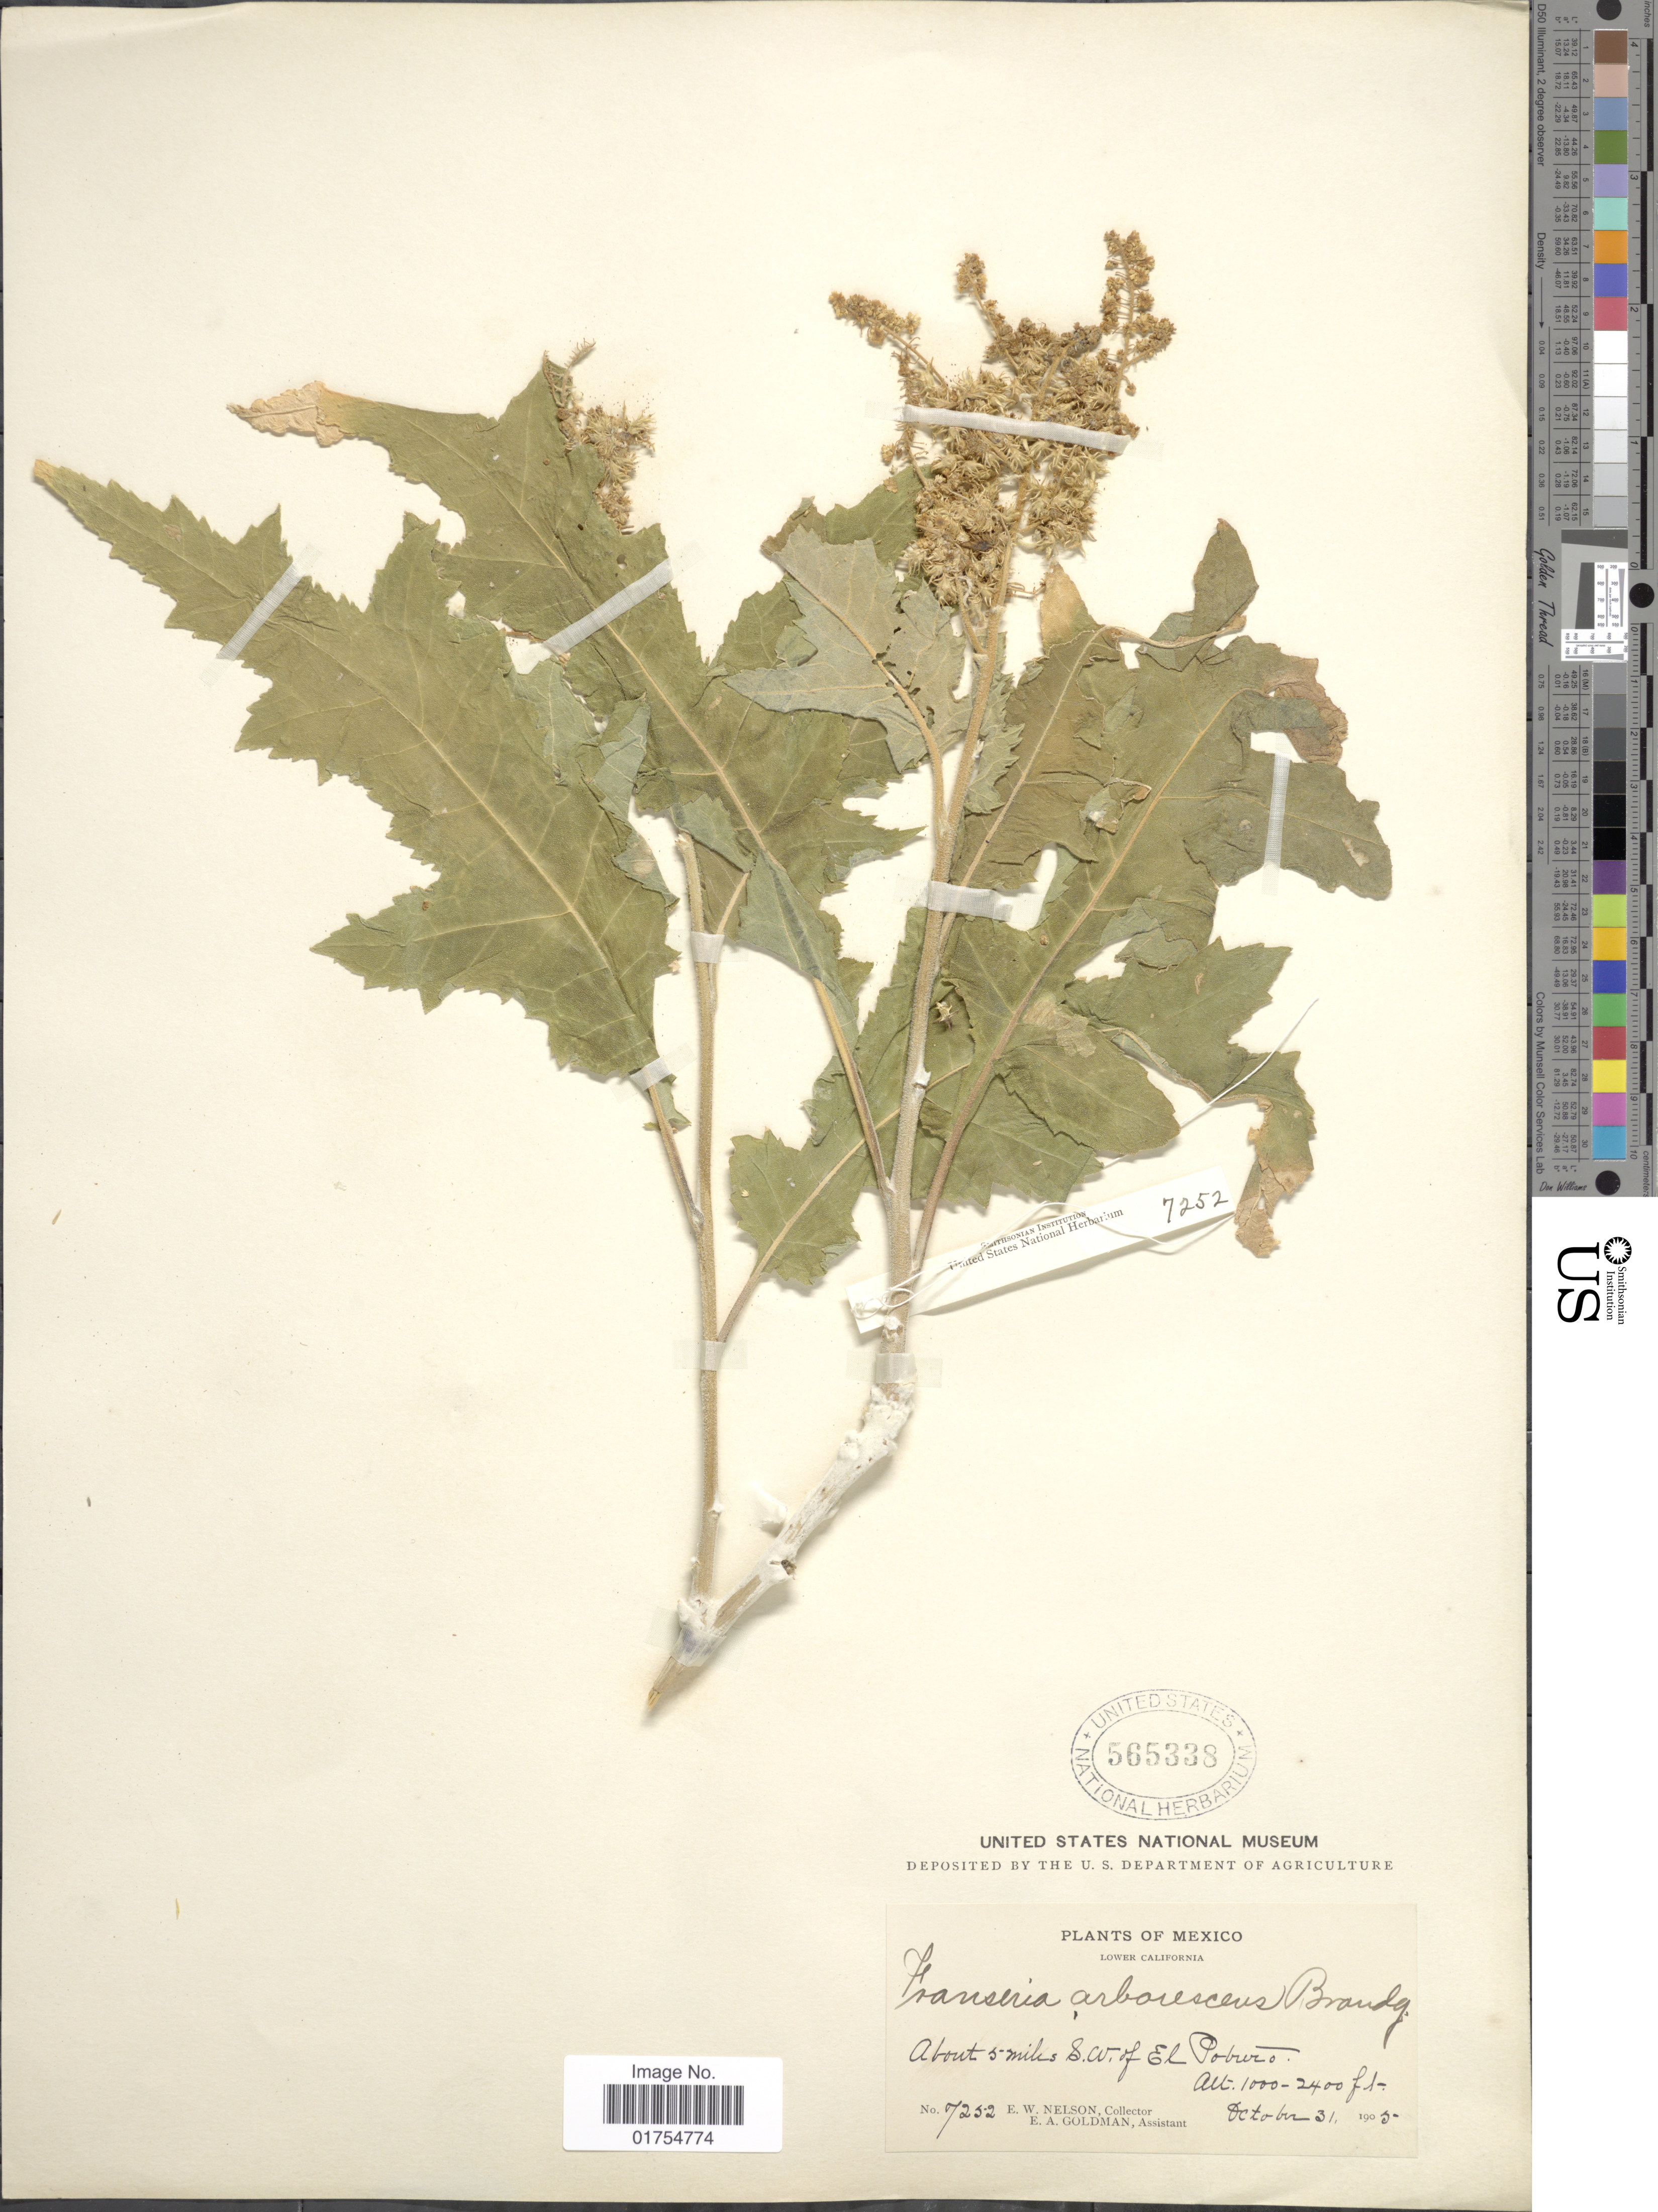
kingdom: Plantae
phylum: Tracheophyta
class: Magnoliopsida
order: Asterales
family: Asteraceae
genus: Franseria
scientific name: Franseria arborescens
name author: (Mill.) Brandegee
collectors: E. W. Nelson & E. A. Goldman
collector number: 7252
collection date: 1905-10-31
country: Mexico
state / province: Baja California Sur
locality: About 5 miles S.W. of El Poburo. Lower California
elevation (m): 305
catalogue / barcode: US 565338